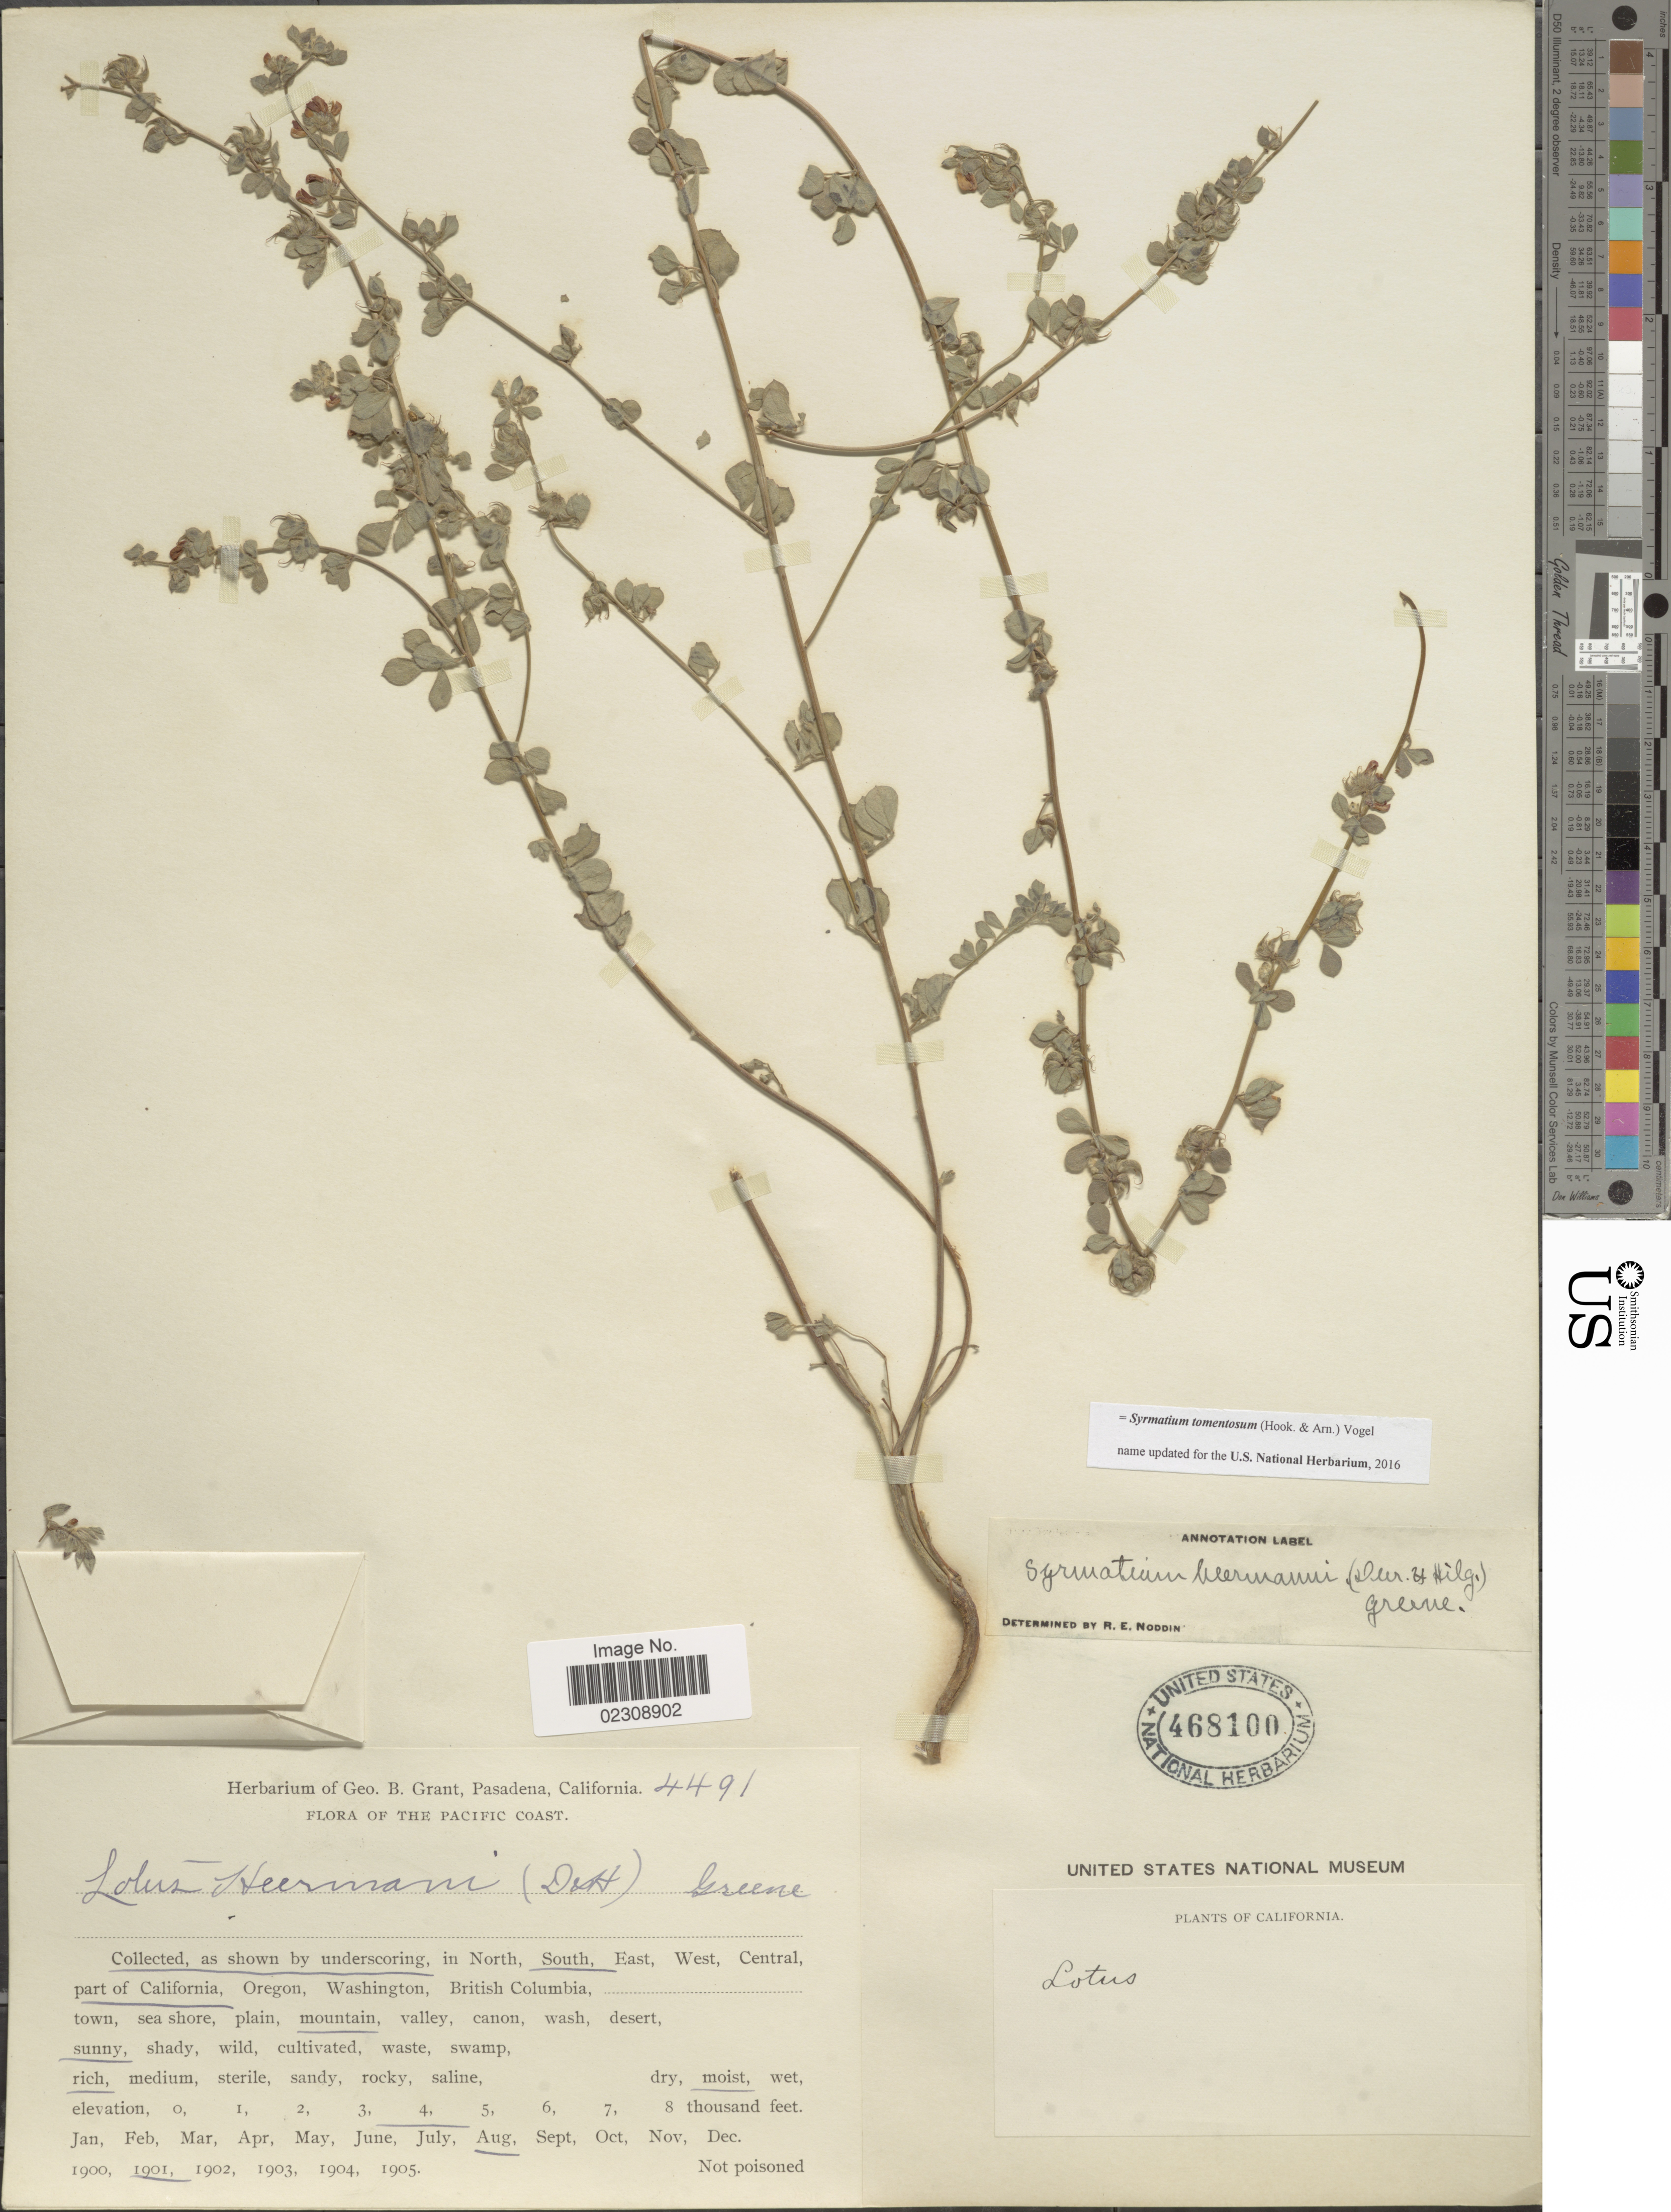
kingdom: Plantae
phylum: Tracheophyta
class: Magnoliopsida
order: Fabales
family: Fabaceae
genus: Syrmatium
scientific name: Syrmatium tomentosum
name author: (Hook. & Arn.) Vogel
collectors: ex herb. Geo. B. Grant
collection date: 1901-08-04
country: United States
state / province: California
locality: South part of California. mountain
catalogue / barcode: US 468100